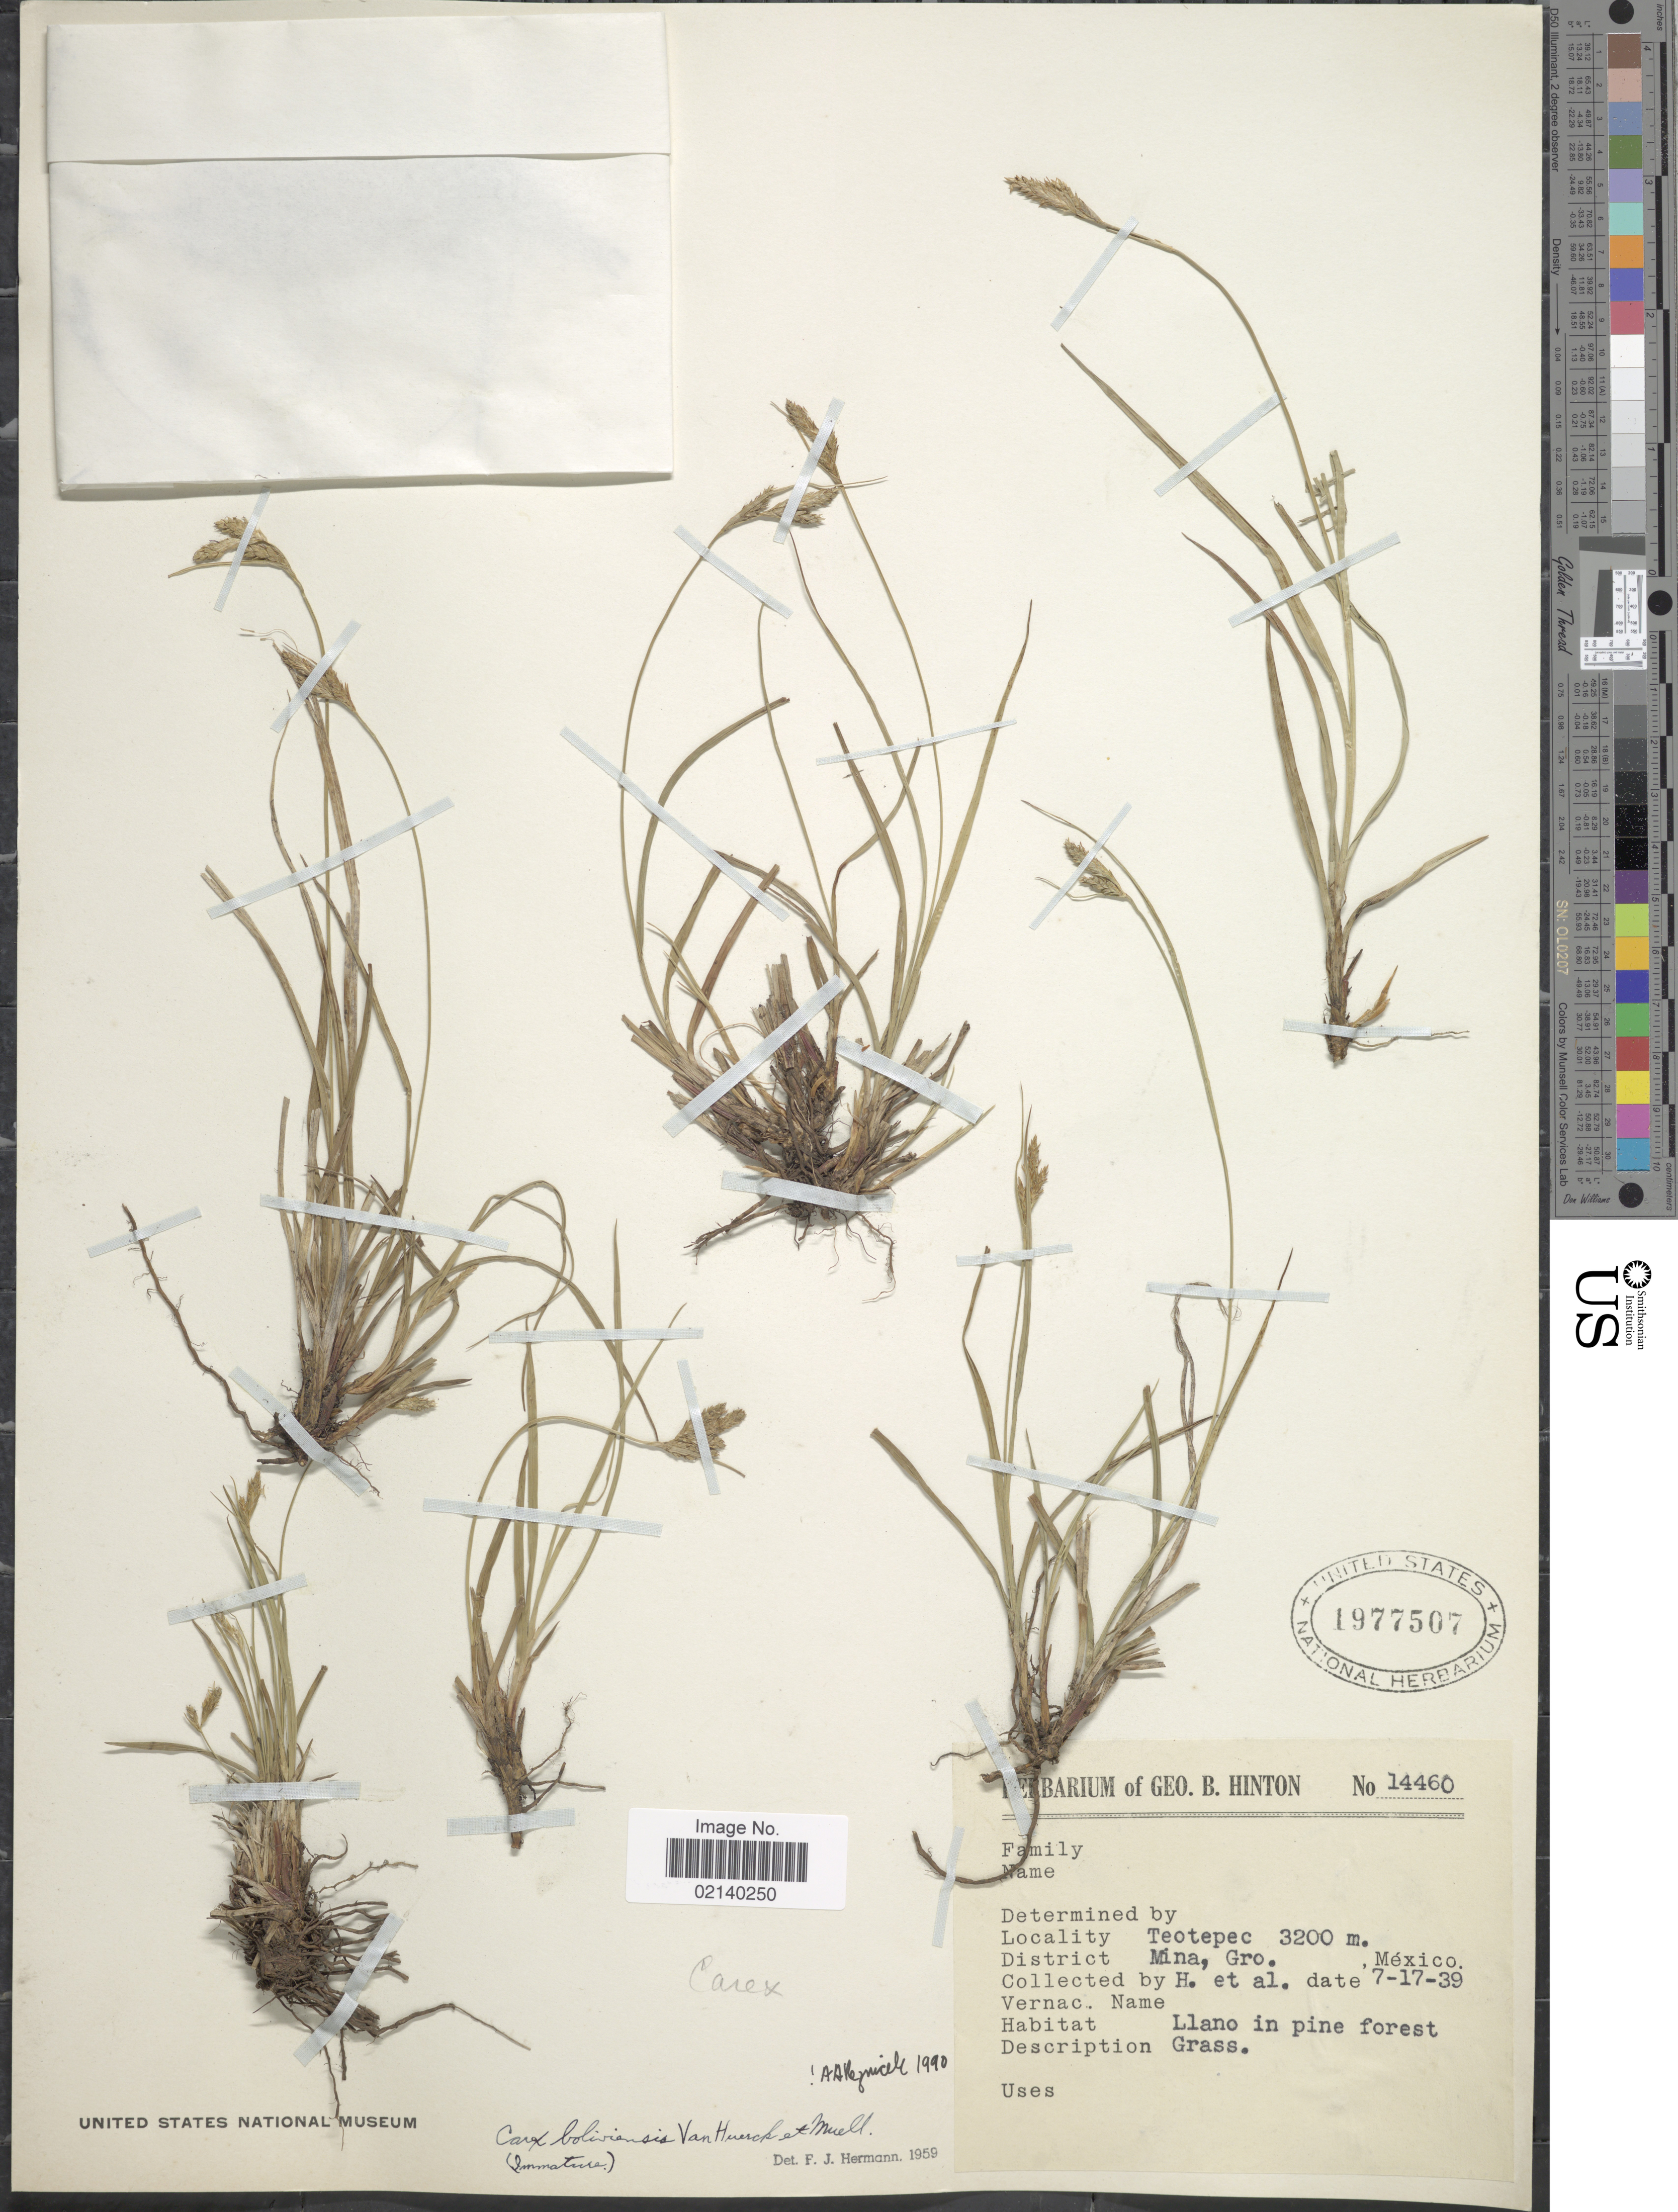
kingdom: Plantae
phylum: Tracheophyta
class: Liliopsida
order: Poales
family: Cyperaceae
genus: Carex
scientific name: Carex boliviensis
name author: Van Heurck & Müll. Arg.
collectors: G. B. Hinton & et al.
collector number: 14460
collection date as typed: Transcribed d/m/y: 17/7/39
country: Mexico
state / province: Guerrero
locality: Teotepec. District Mina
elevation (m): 3200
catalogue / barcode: US 1977507